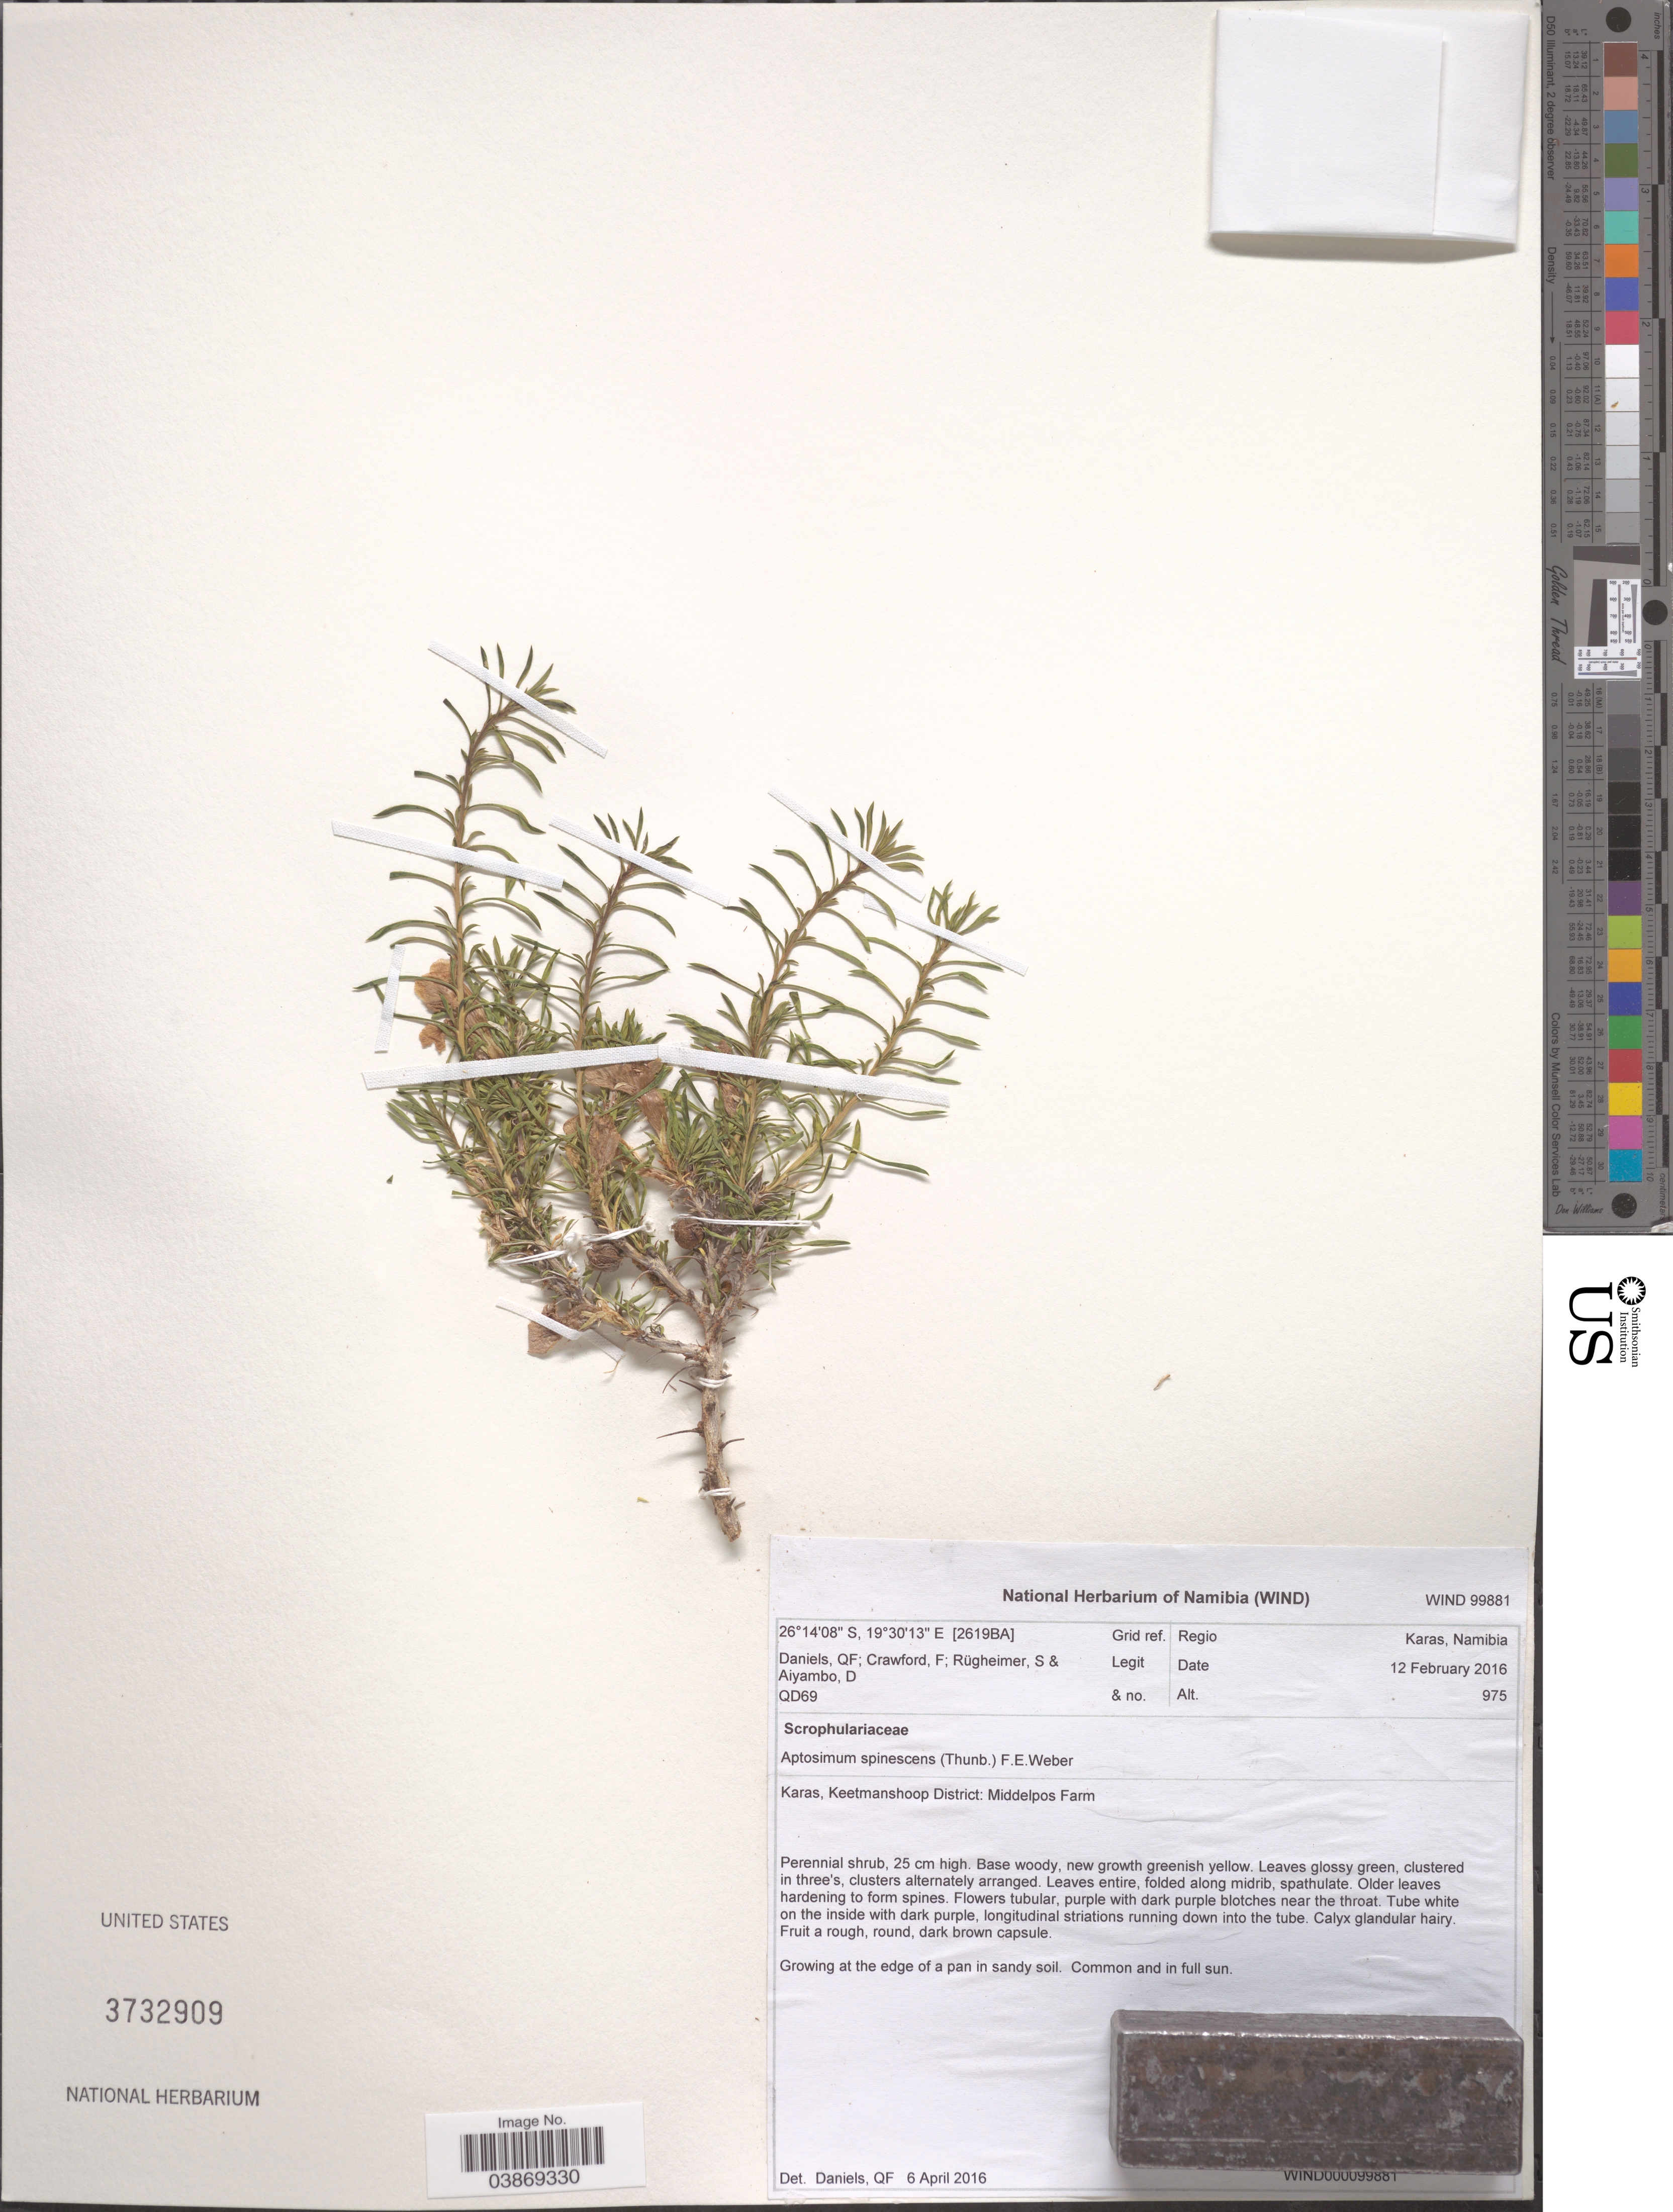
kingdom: Plantae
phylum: Tracheophyta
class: Magnoliopsida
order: Lamiales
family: Scrophulariaceae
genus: Aptosimum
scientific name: Aptosimum spinescens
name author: (L. Bolus) Emil Weber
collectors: Q. Daniels, F. Crawford, S. Rugheimer & D. Aiyambo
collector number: QD69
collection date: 2016-02-12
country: Namibia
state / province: Karas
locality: Grid ref. [2619BA]. Regio Karas. Karas, Keetmanshoop District: Middelpos Farm.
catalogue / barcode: US 3732909